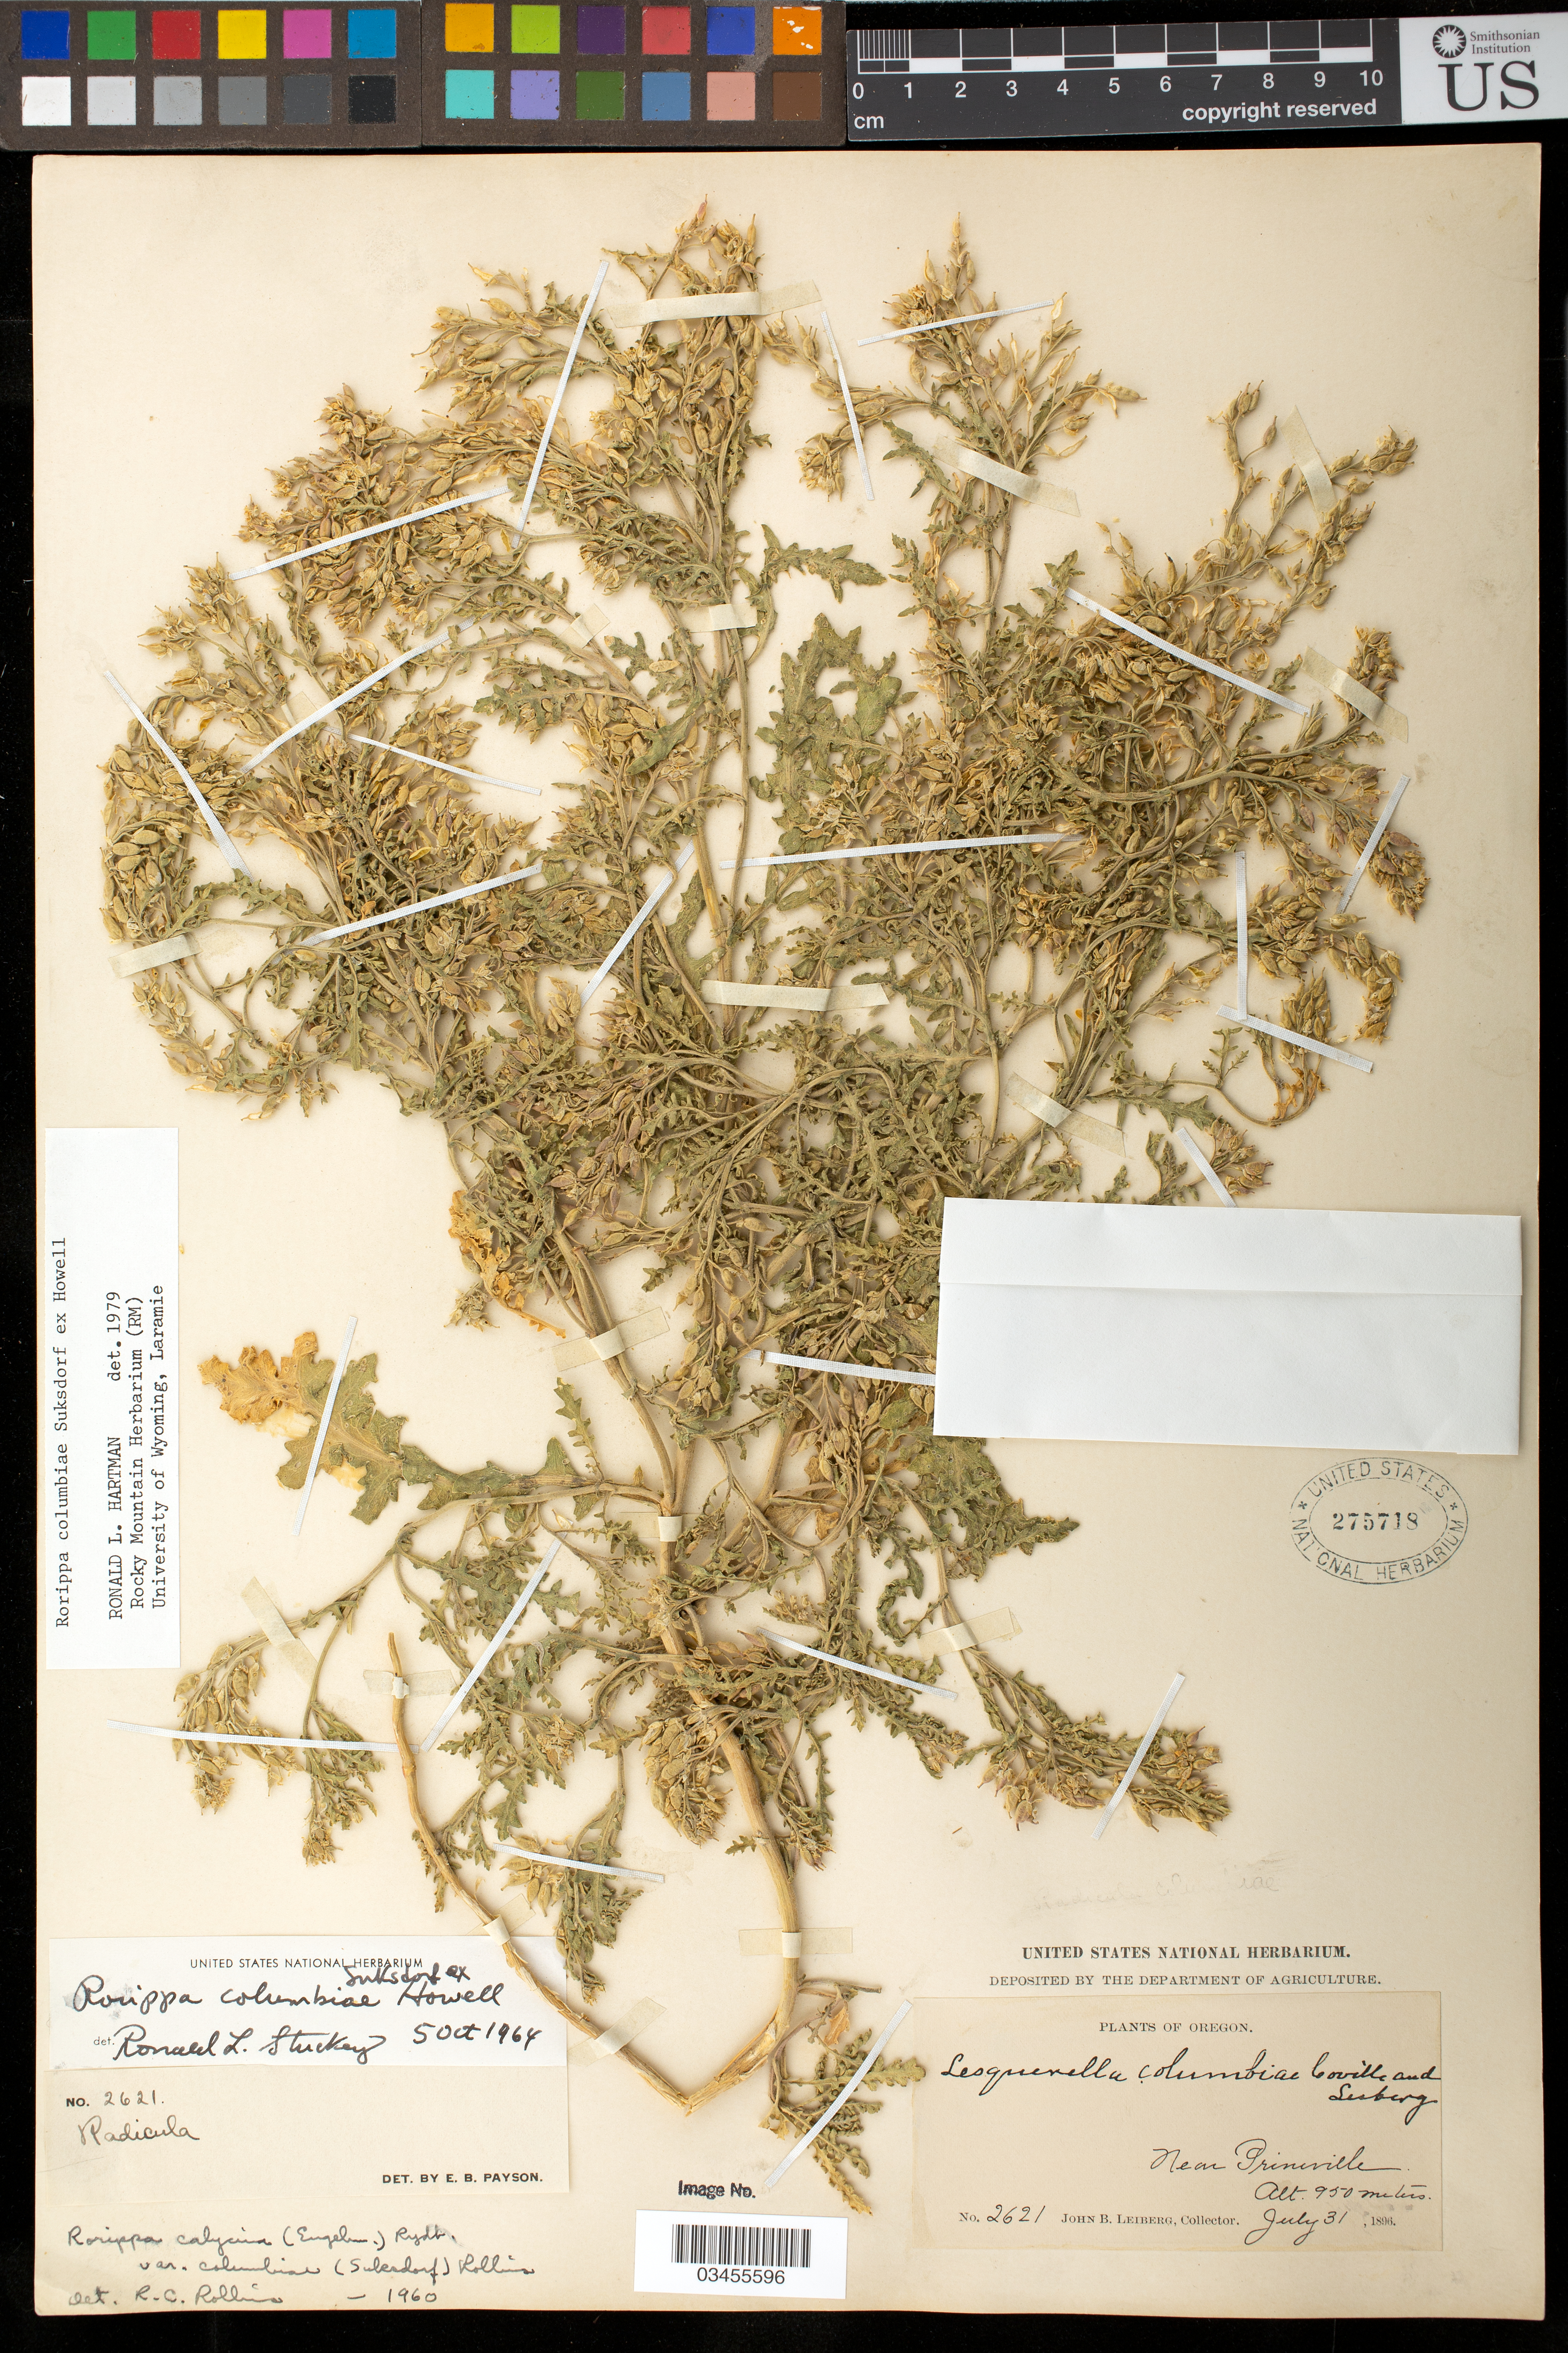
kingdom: Plantae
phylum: Tracheophyta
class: Magnoliopsida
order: Brassicales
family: Brassicaceae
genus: Rorippa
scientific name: Rorippa columbiae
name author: (Suksd. ex B.L. Rob.) Howell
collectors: J. Leiberg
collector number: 2621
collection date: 1896-07-31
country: United States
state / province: Oregon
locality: Near Prineville.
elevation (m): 950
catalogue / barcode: US 275718